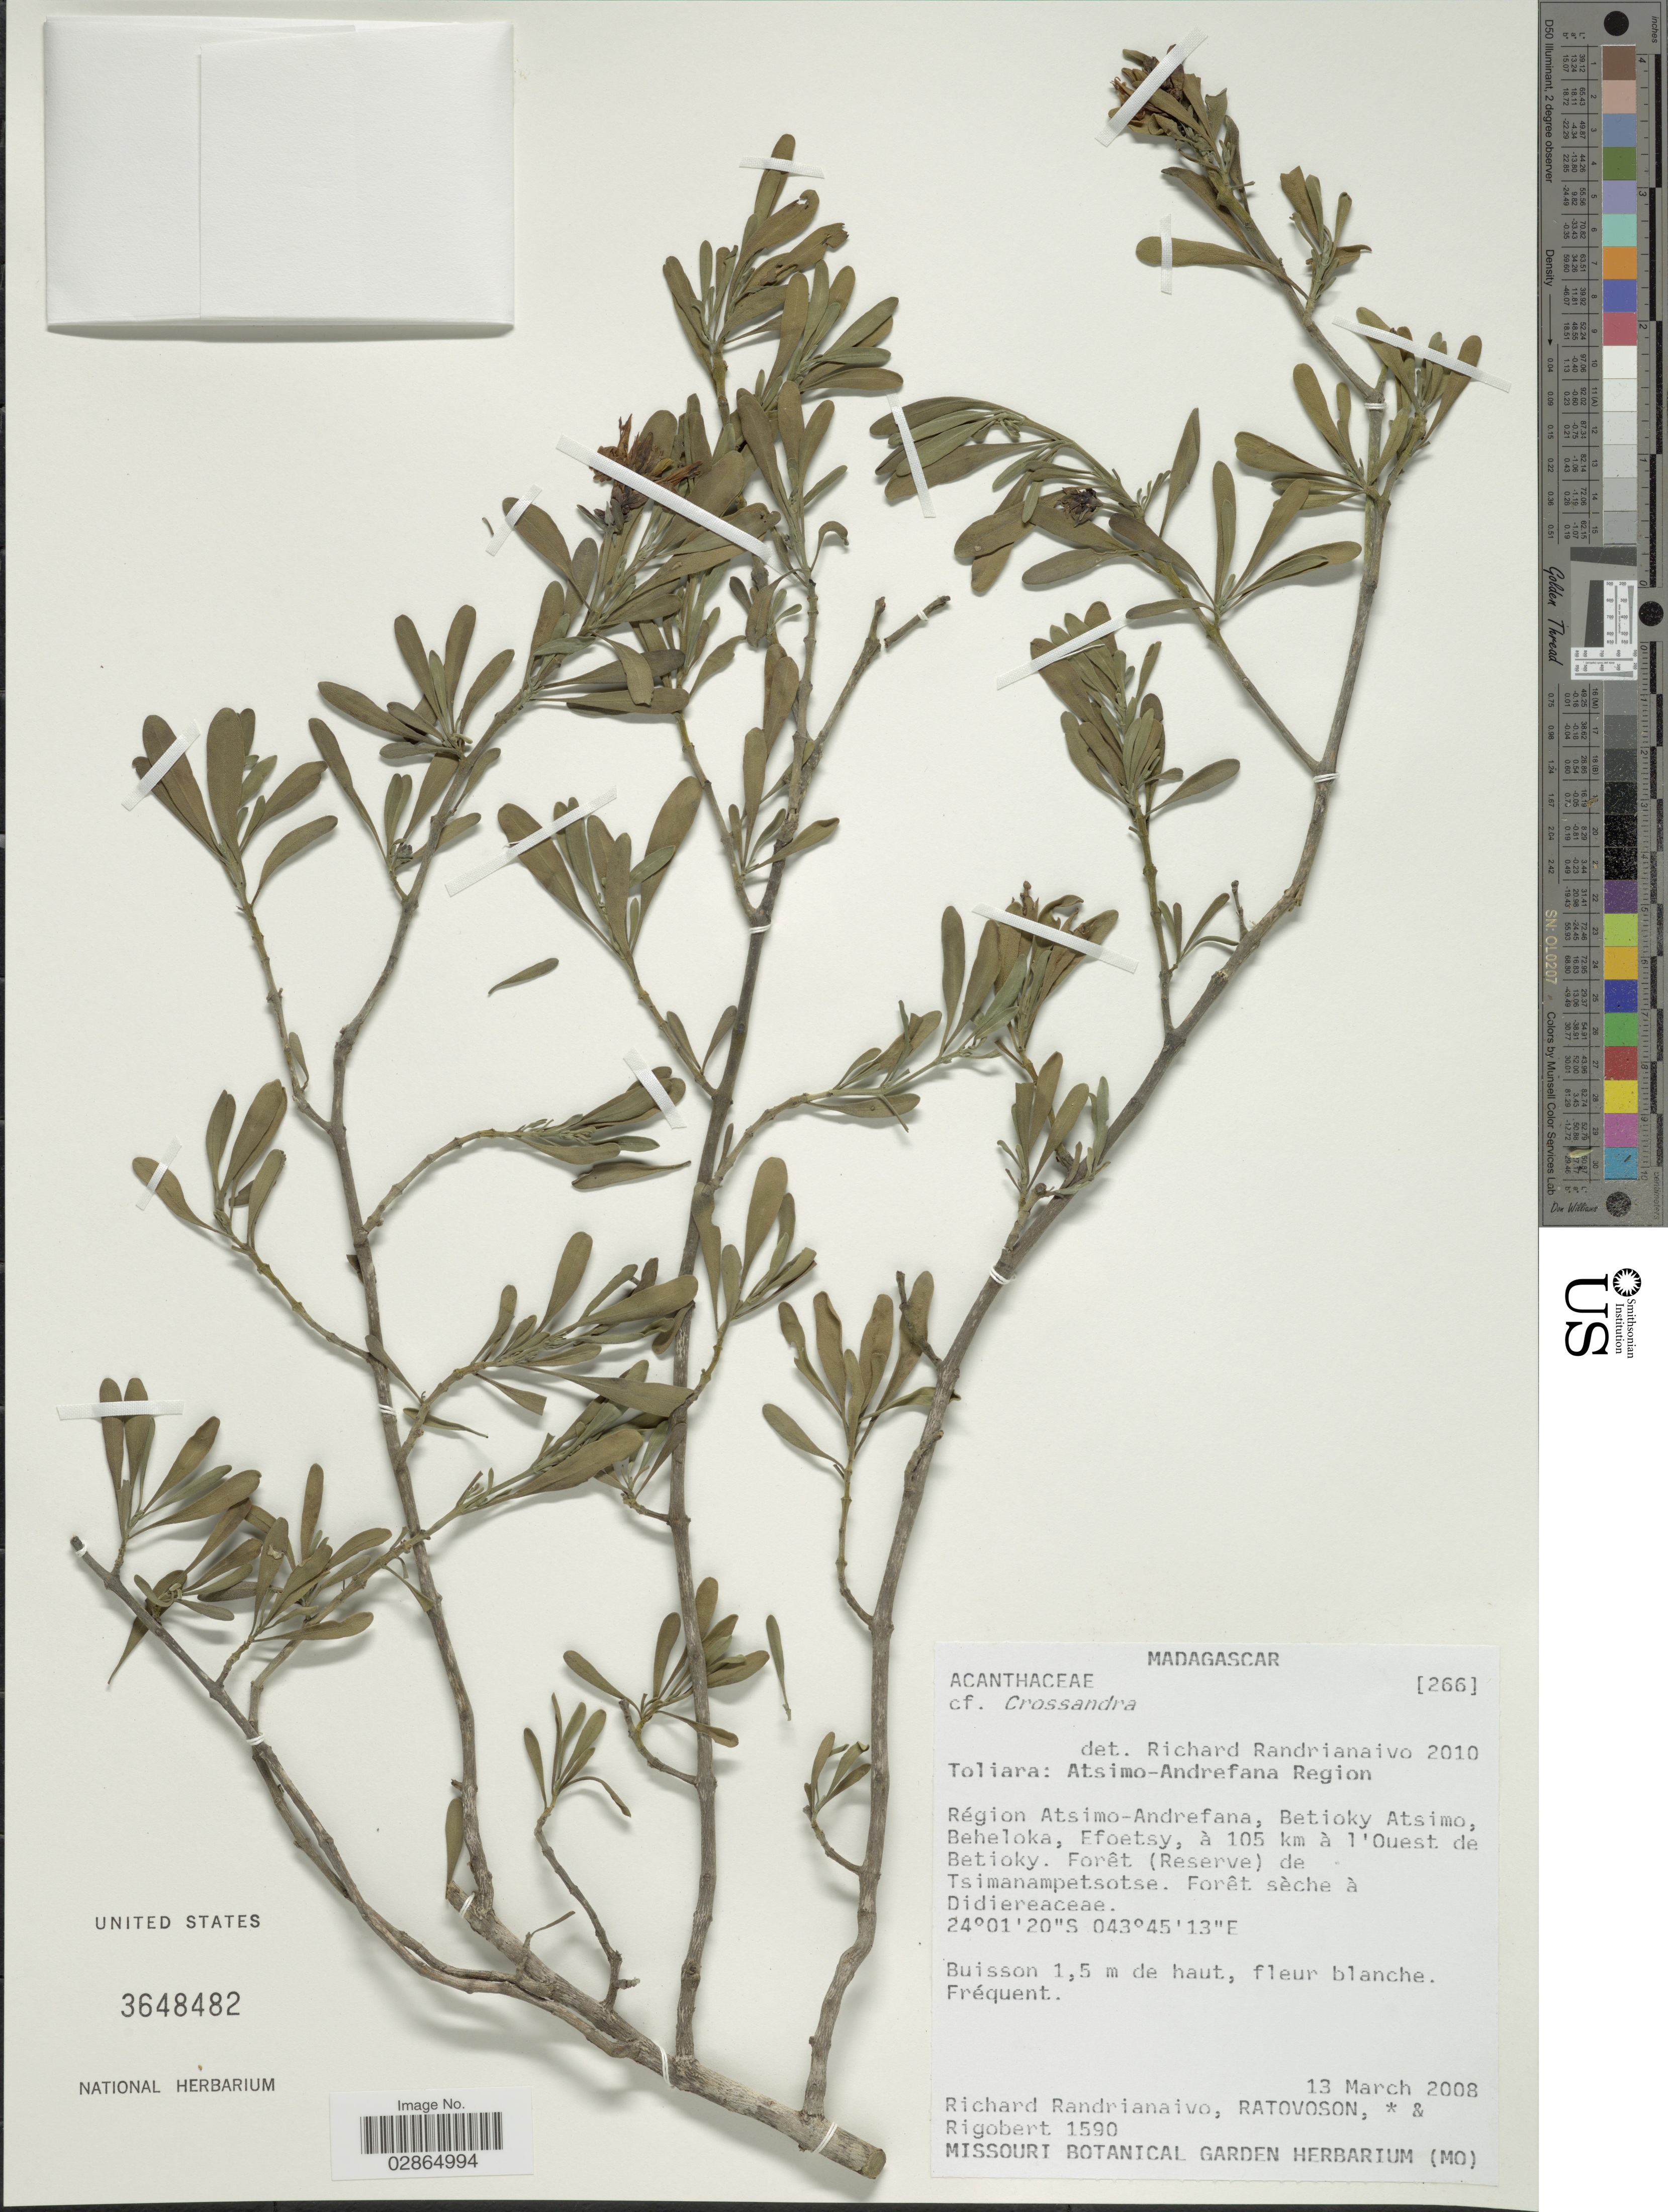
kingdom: Plantae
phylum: Tracheophyta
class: Magnoliopsida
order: Lamiales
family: Acanthaceae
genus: Crossandra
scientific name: Crossandra sp.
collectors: R. Randrianaivo, -. Ratovoson & Rigobert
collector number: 1590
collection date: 2008-03-13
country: Madagascar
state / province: Atsimo-Andrefana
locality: Atsimo-Andrefana, Betioky Atsimo, Beheloka, Ffoetsy, à 105 km à l'Ouest de Betioky. Forêt (Reserve) de Tsimanampetsotse.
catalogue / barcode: US 3648482